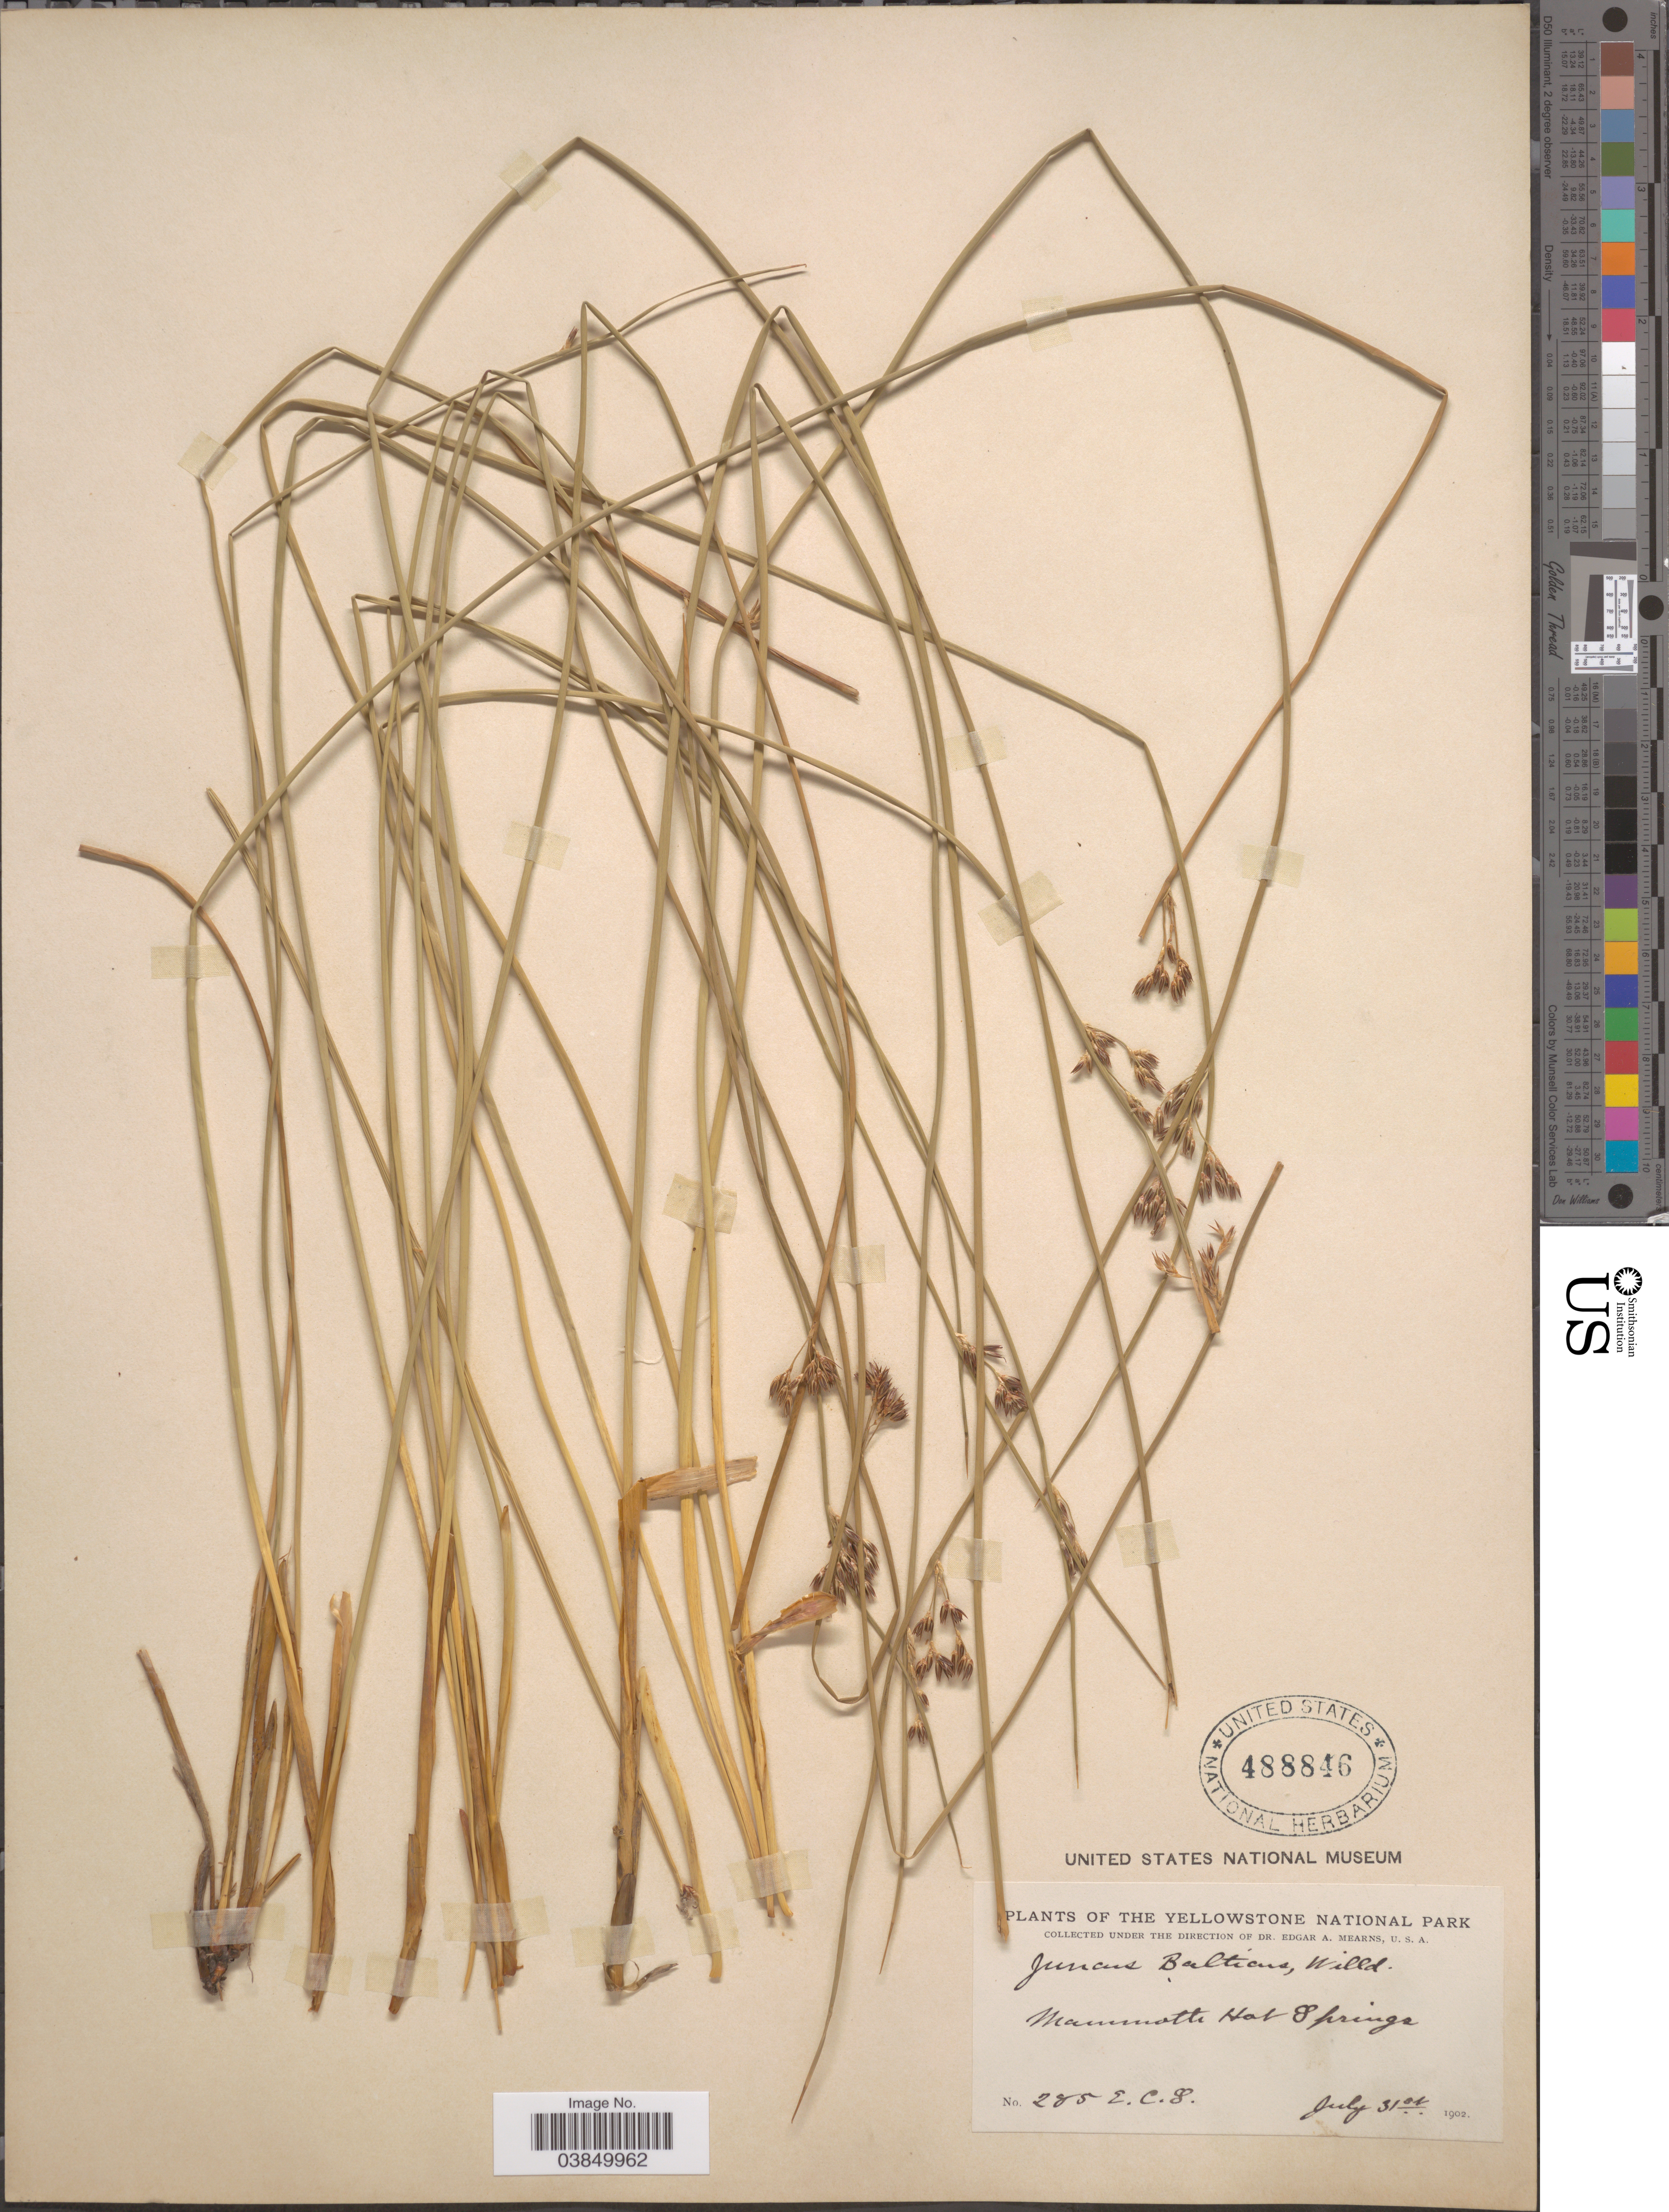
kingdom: Plantae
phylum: Tracheophyta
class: Liliopsida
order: Poales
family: Juncaceae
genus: Juncus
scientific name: Juncus balticus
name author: Willd.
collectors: E. C. Smith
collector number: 285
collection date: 1902-07-31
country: United States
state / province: Wyoming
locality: The Yellowstone National Park. Mammoth Hot Springs.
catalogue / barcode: US 488846